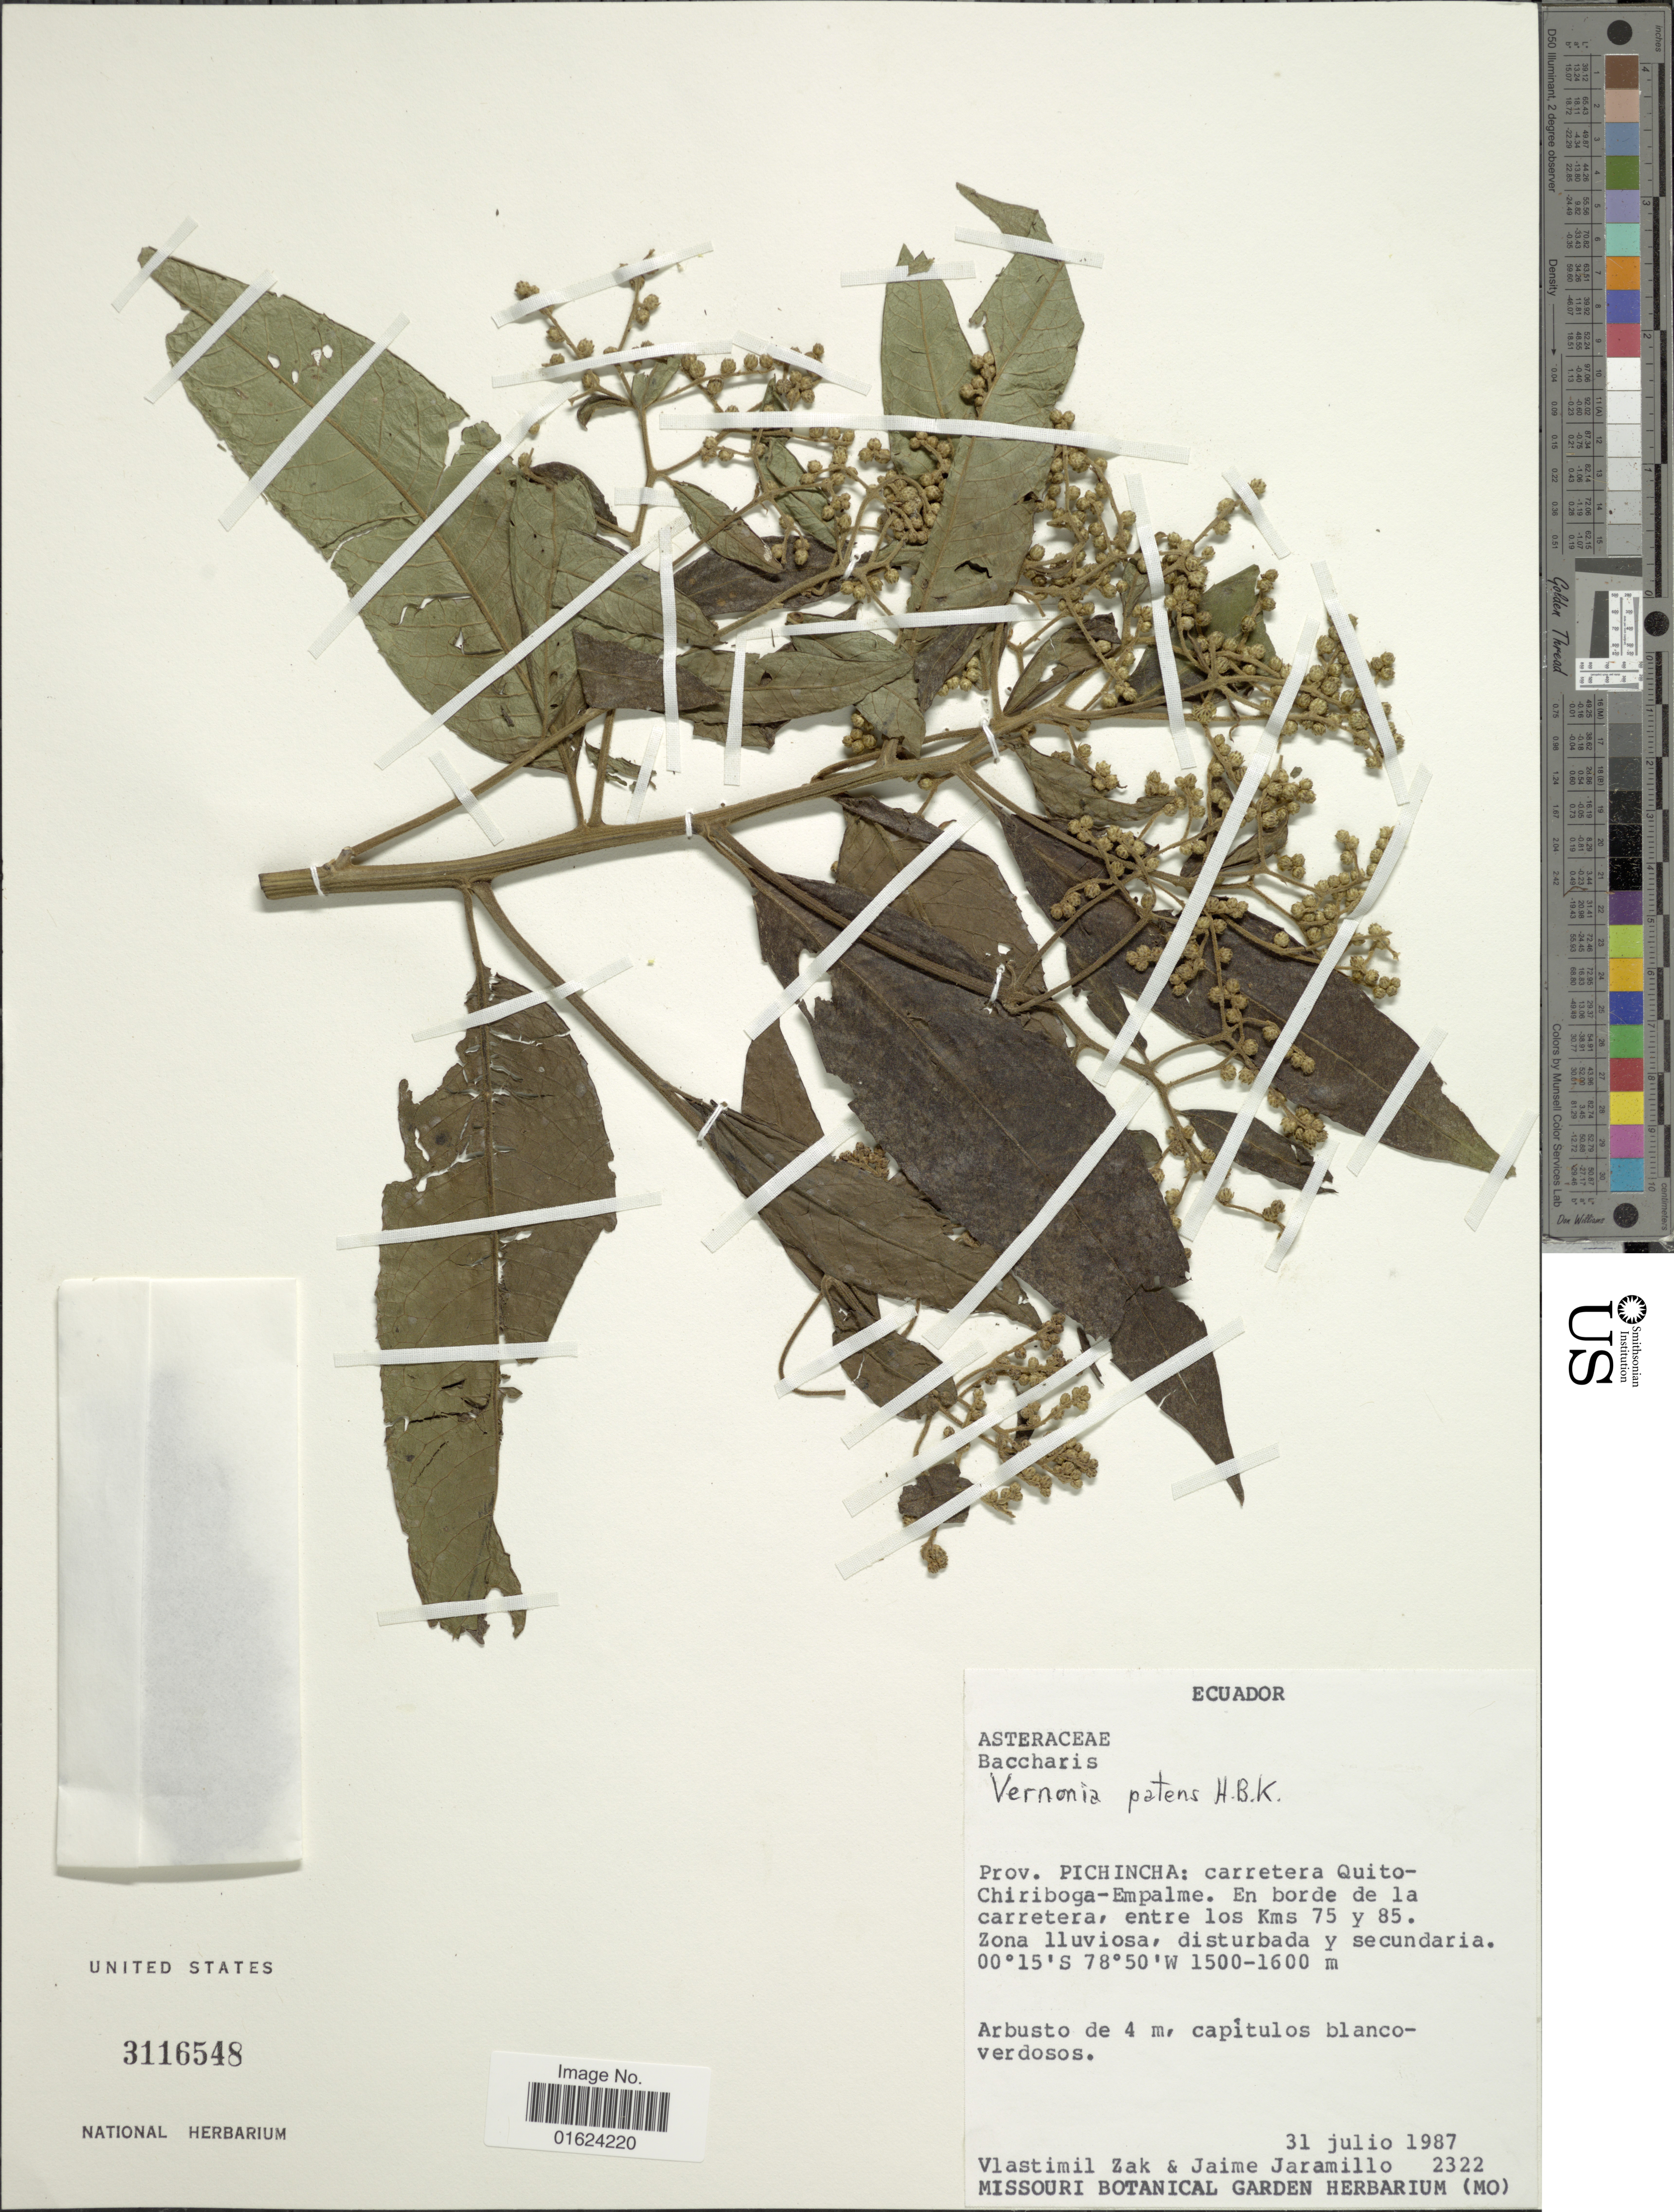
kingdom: Plantae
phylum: Tracheophyta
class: Magnoliopsida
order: Asterales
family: Asteraceae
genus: Vernonanthura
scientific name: Vernonanthura patens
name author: (Kunth) H. Rob.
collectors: V. Zak & J. Jaramillo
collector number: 2322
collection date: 1987-07-31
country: Ecuador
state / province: Pichincha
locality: Ecuador. Prov. Pichincha: carretera Quito-Chiriboga-Emplame.En borde de la carretera, entre los Kms 75 y 85.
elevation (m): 1500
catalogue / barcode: US 3116548